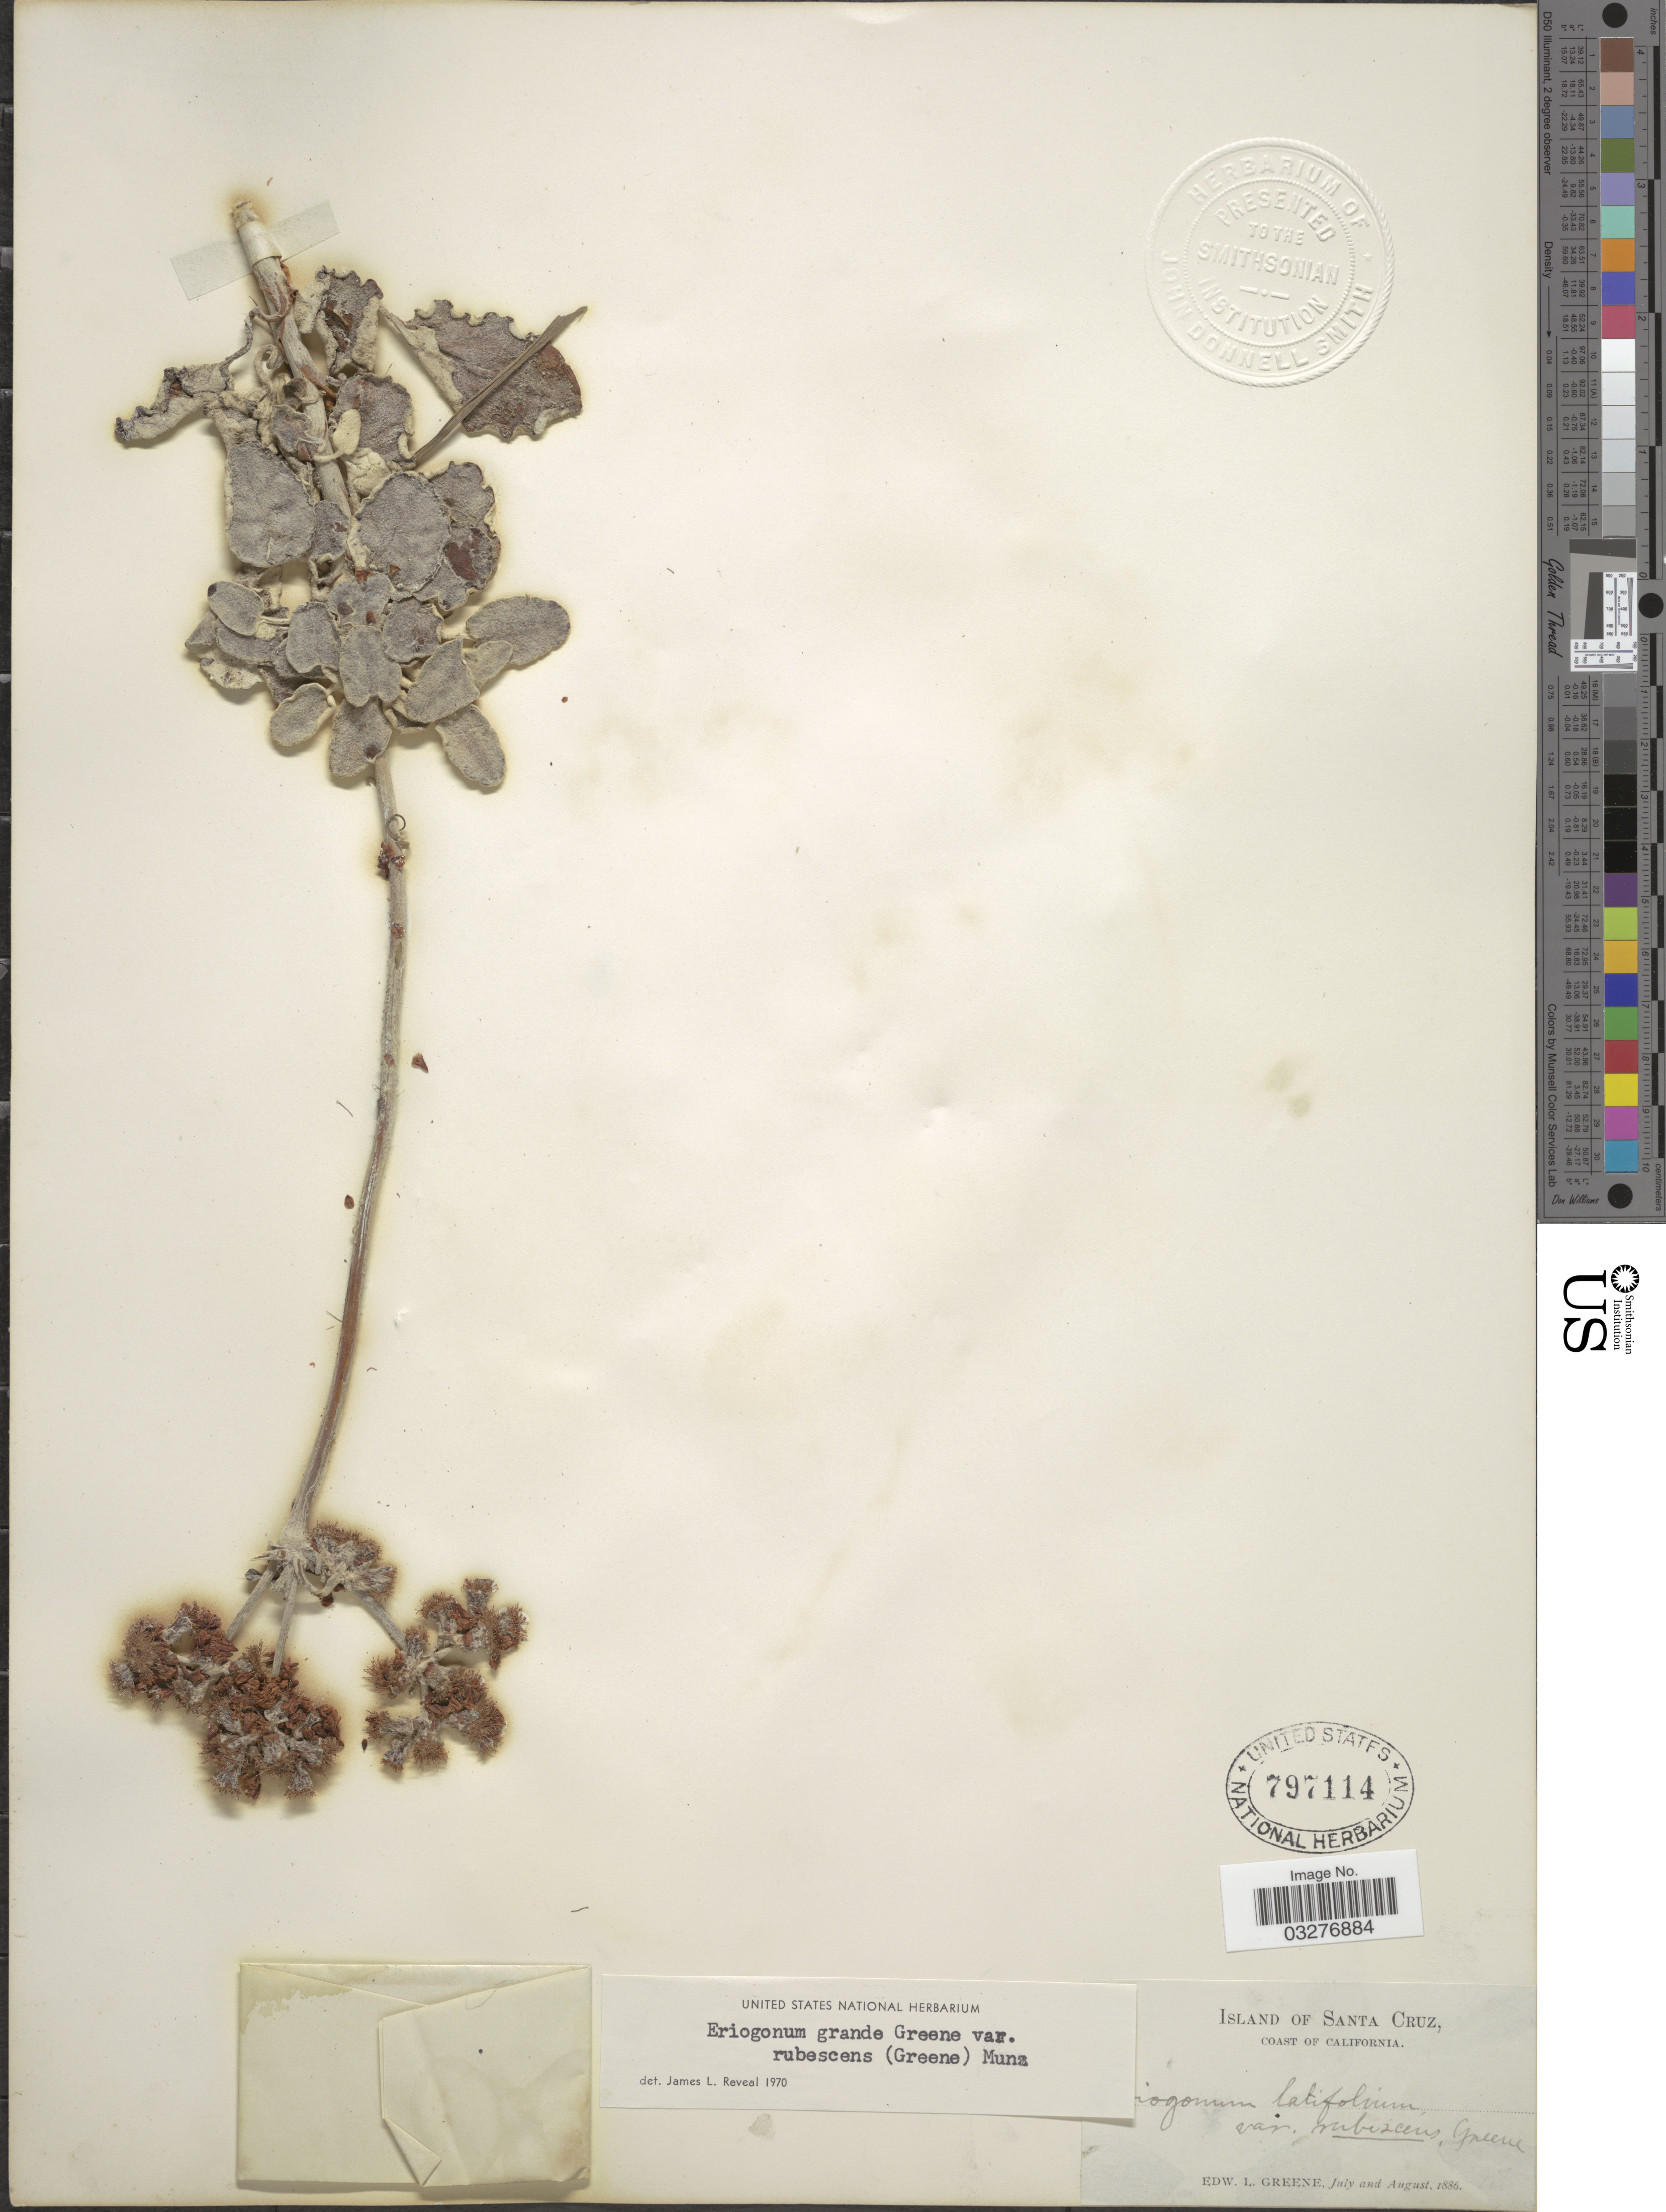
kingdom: Plantae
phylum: Tracheophyta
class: Magnoliopsida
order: Caryophyllales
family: Polygonaceae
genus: Eriogonum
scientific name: Eriogonum grande var. rubescens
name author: (Greene) Munz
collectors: E. L. Greene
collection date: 1886-07/1886-08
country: United States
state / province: California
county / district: Santa Barbara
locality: Island of Santa Cruz. Coast of California.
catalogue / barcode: US 797114